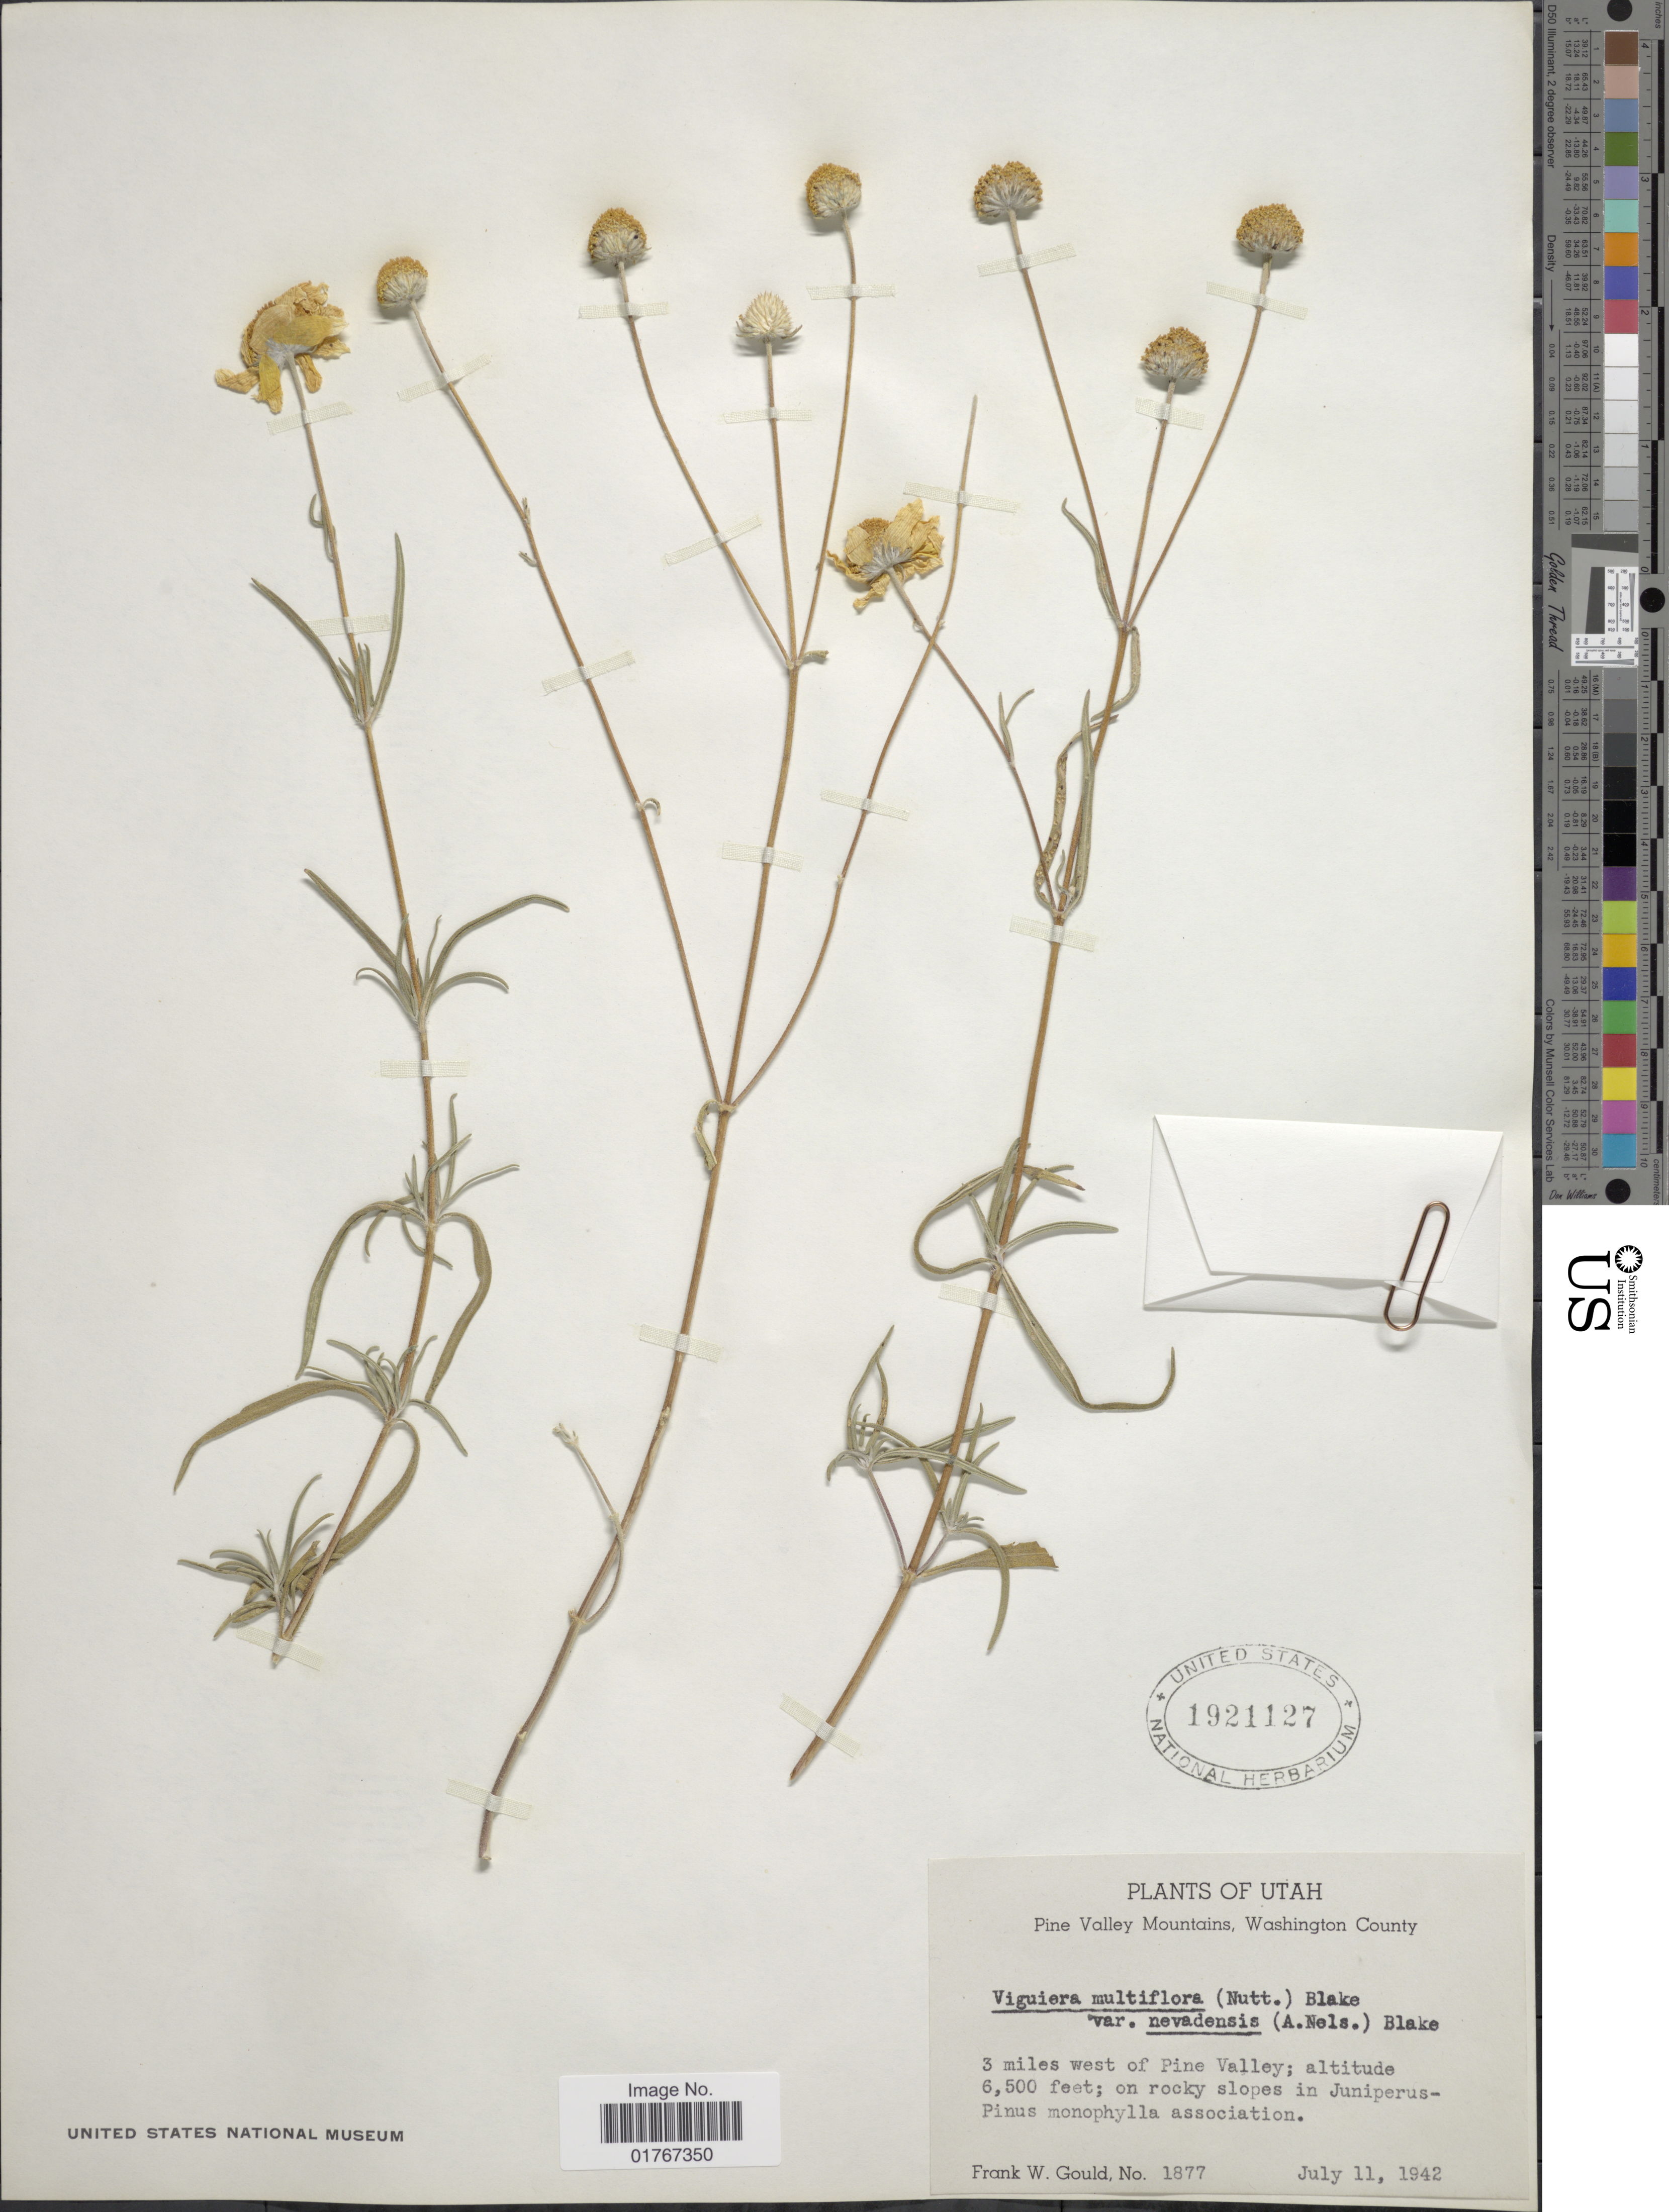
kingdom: Plantae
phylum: Tracheophyta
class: Magnoliopsida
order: Asterales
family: Asteraceae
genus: Heliomeris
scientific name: Heliomeris multiflora var. nevadensis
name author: (A. Nelson) Blake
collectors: F. W. Gould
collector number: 1877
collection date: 1942-07-11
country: United States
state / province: Utah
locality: Pine Valley Mountains, Washington County, 3 miles west of Pine Valley; on rocky slopes in Juniperus-Pinus monophyla association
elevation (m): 1981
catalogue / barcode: US 1921127